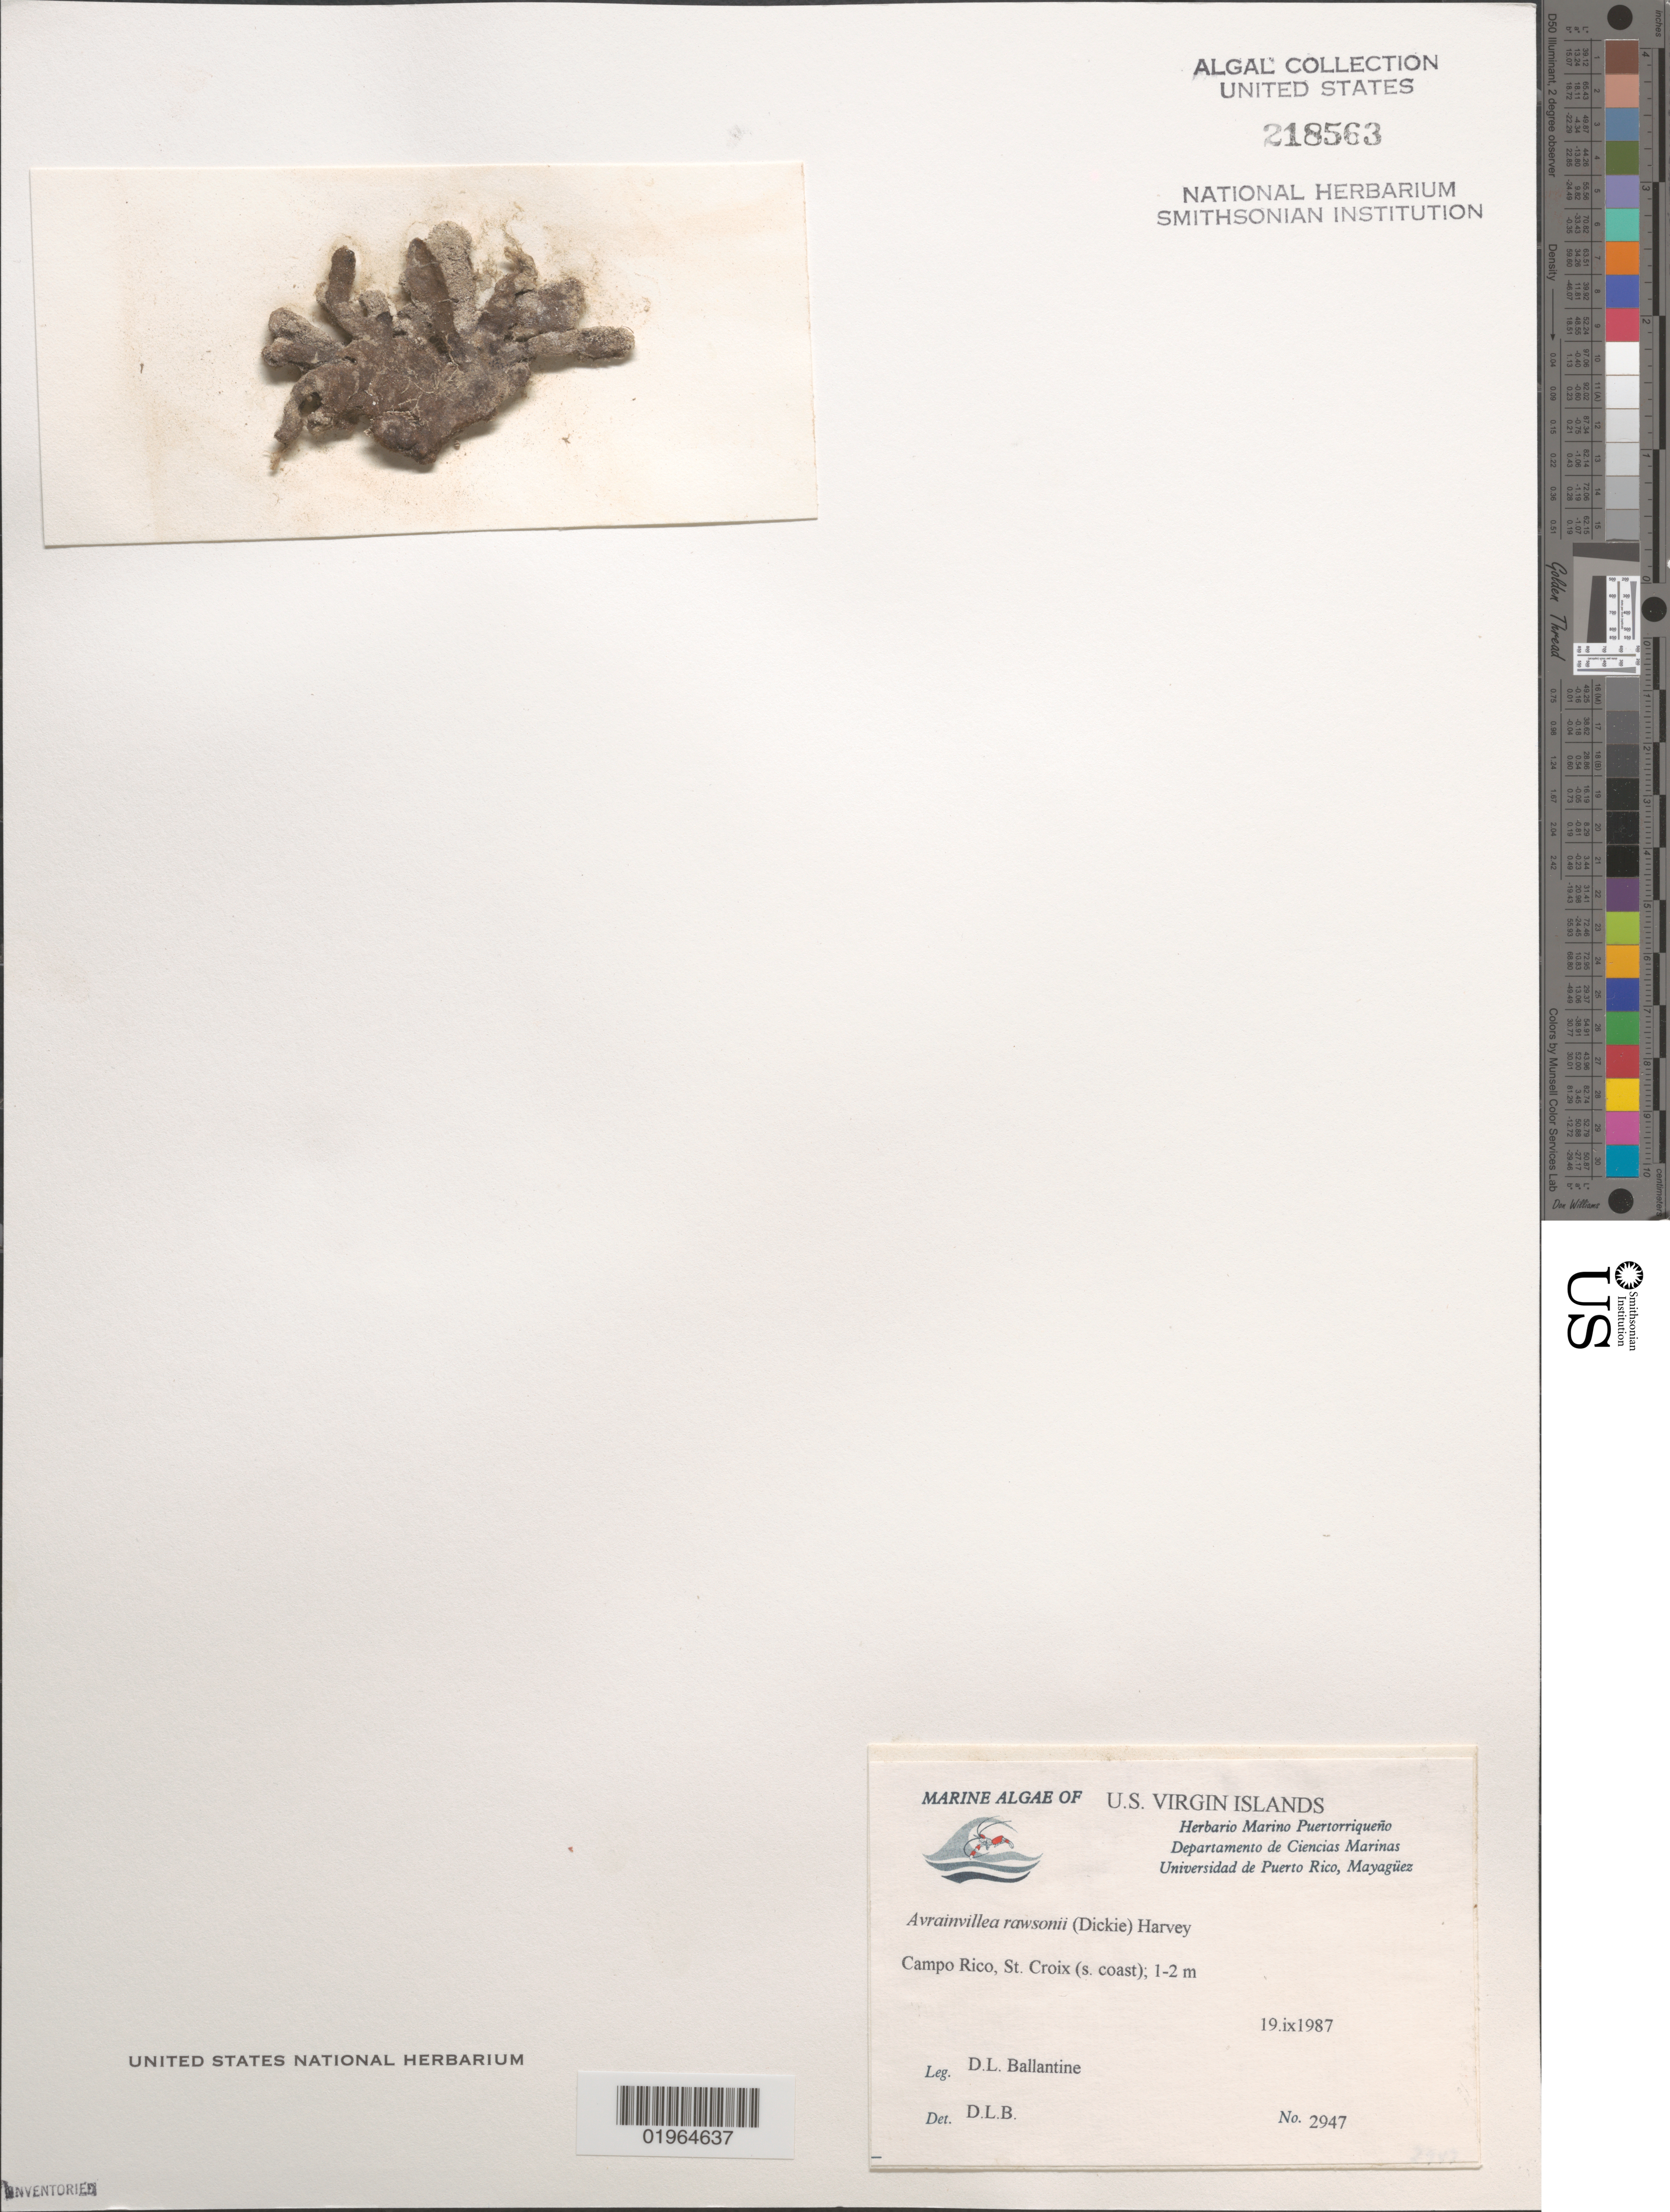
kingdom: Plantae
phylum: Chlorophyta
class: Ulvophyceae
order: Bryopsidales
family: Dichotomosiphonaceae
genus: Avrainvillea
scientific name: Avrainvillea rawsonii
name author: (Dickie) M. Howe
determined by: Ballantine, D. L.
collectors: D.L. Ballantine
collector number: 2947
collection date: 1987-09-19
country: U.S. Virgin Islands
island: St Croix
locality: Campo Rico, S. coast.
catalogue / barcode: US 218563